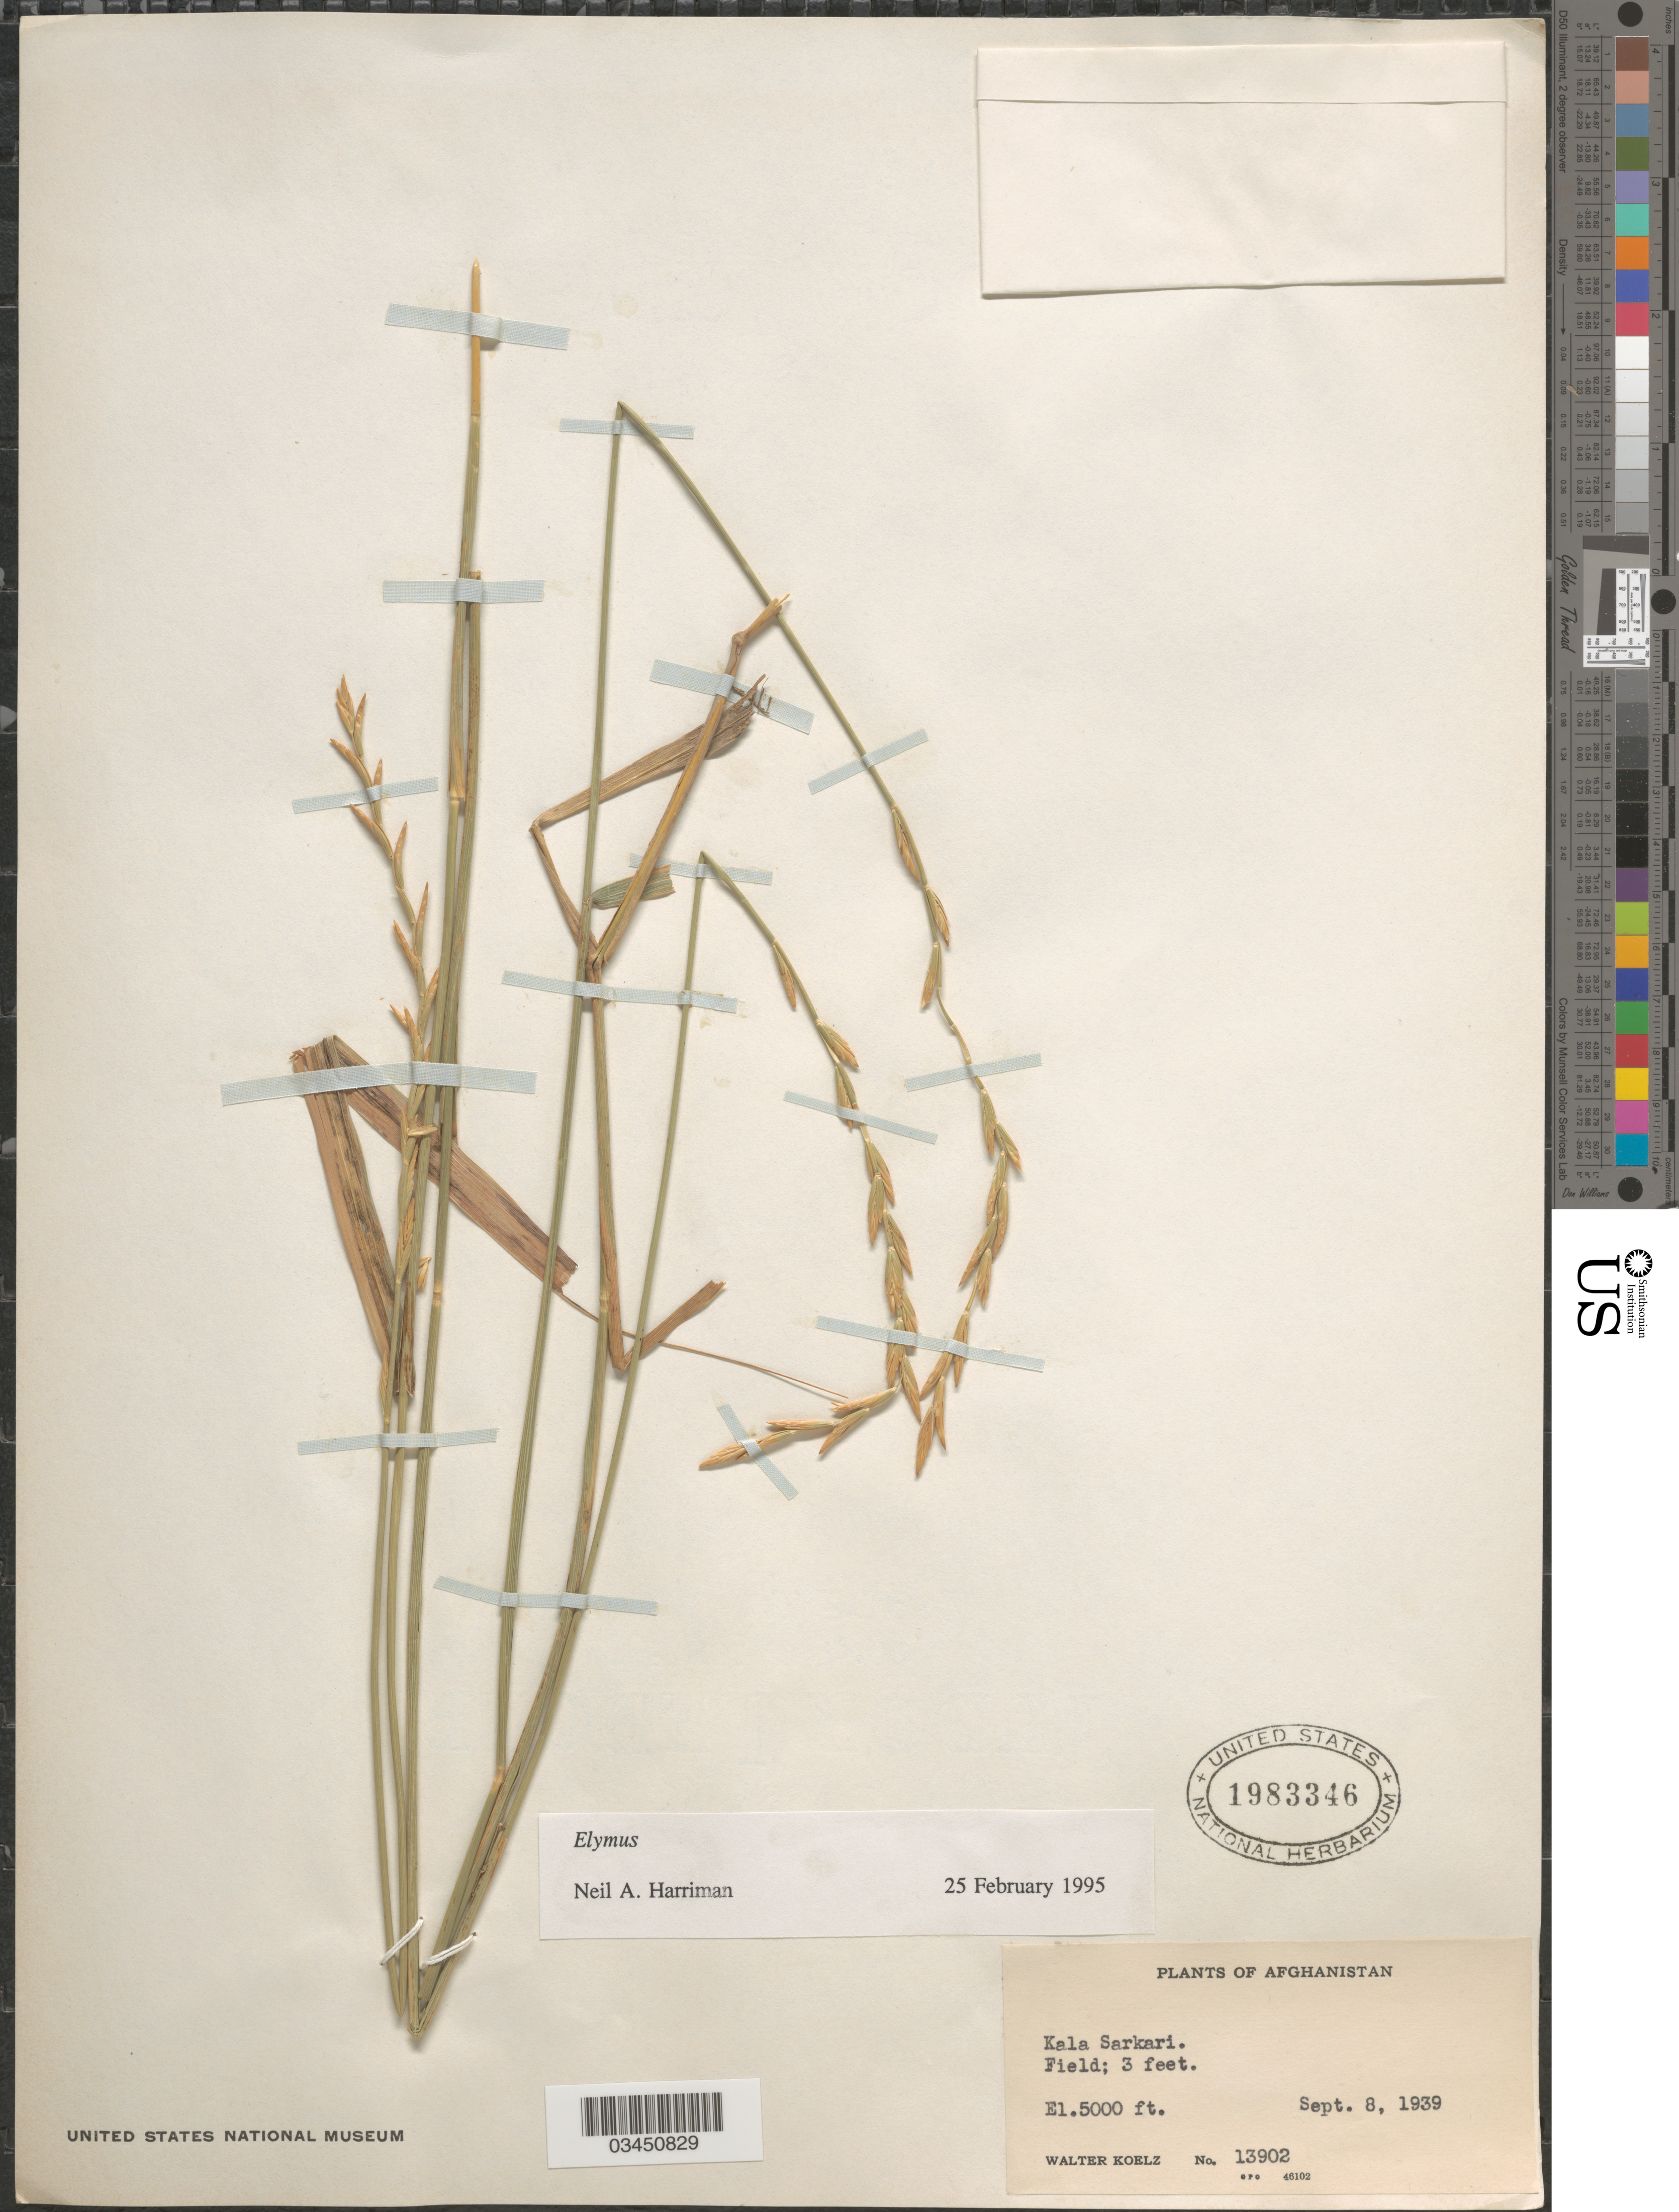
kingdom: Plantae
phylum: Tracheophyta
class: Liliopsida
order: Poales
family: Poaceae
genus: Elymus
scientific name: Elymus sp.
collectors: W. N. Koelz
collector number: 13902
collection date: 1939-09-08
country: Afghanistan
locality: Kala Sarkari.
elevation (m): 1524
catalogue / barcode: US 1983346